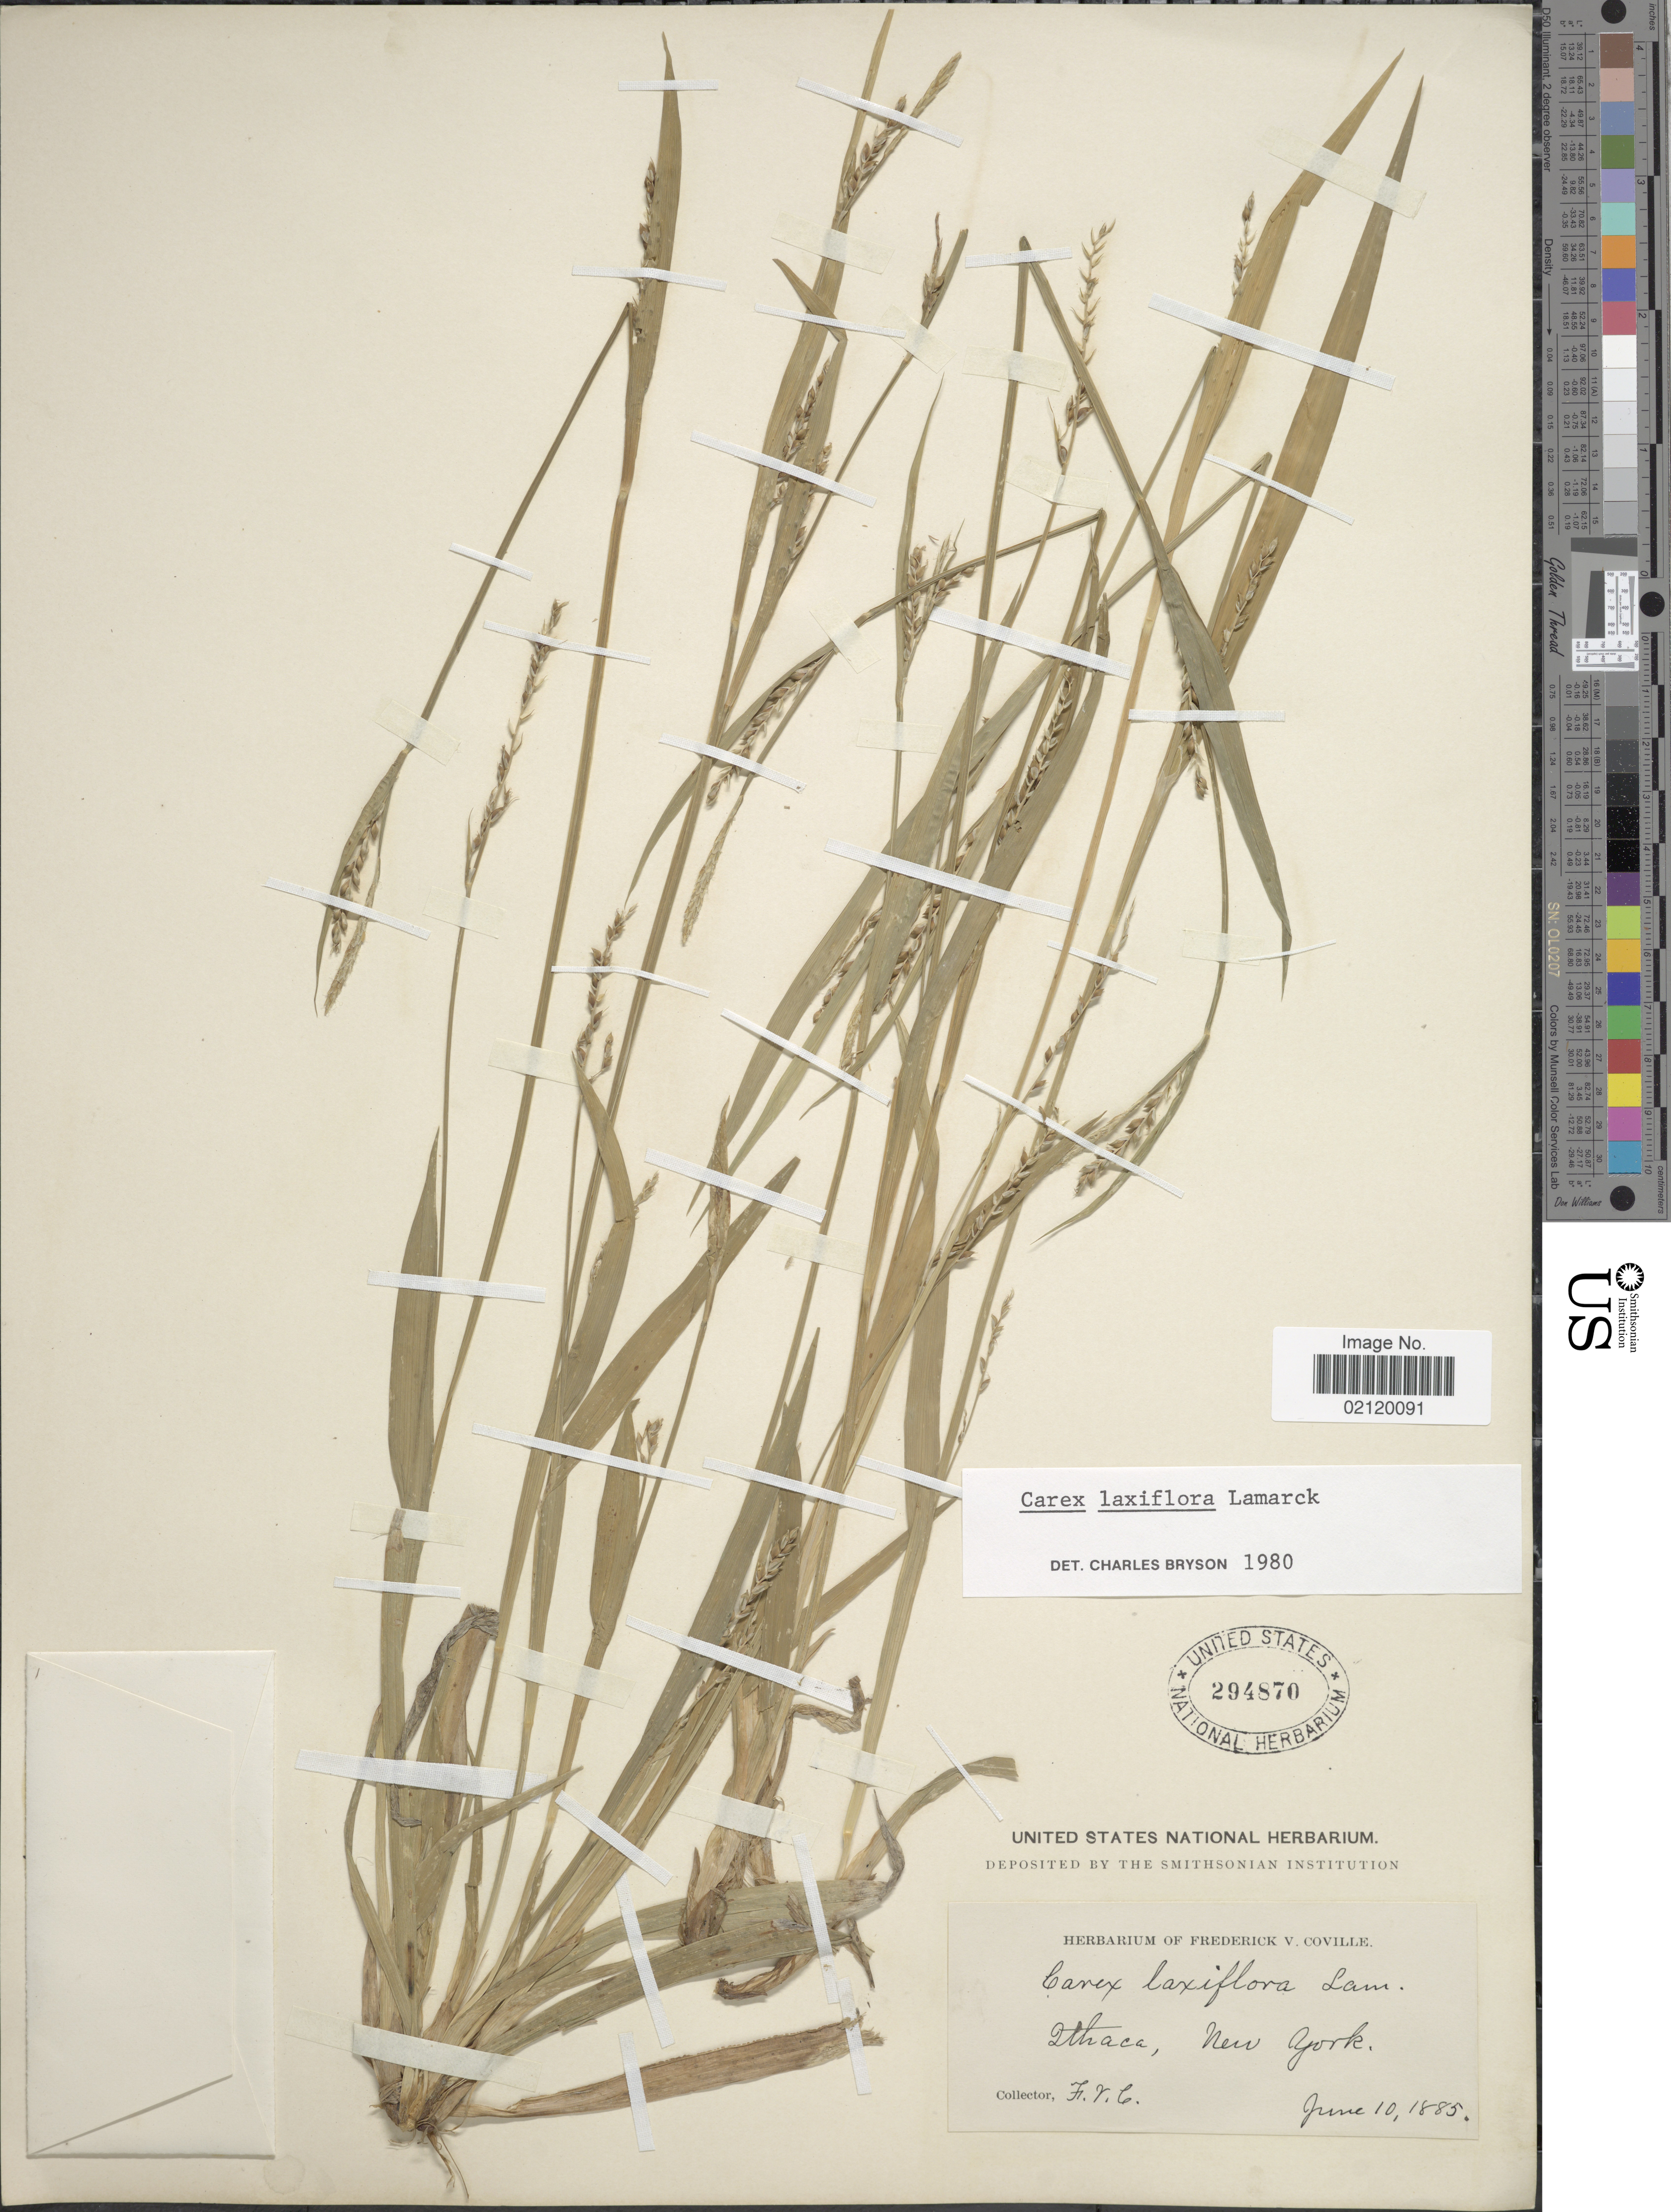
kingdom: Plantae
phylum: Tracheophyta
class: Liliopsida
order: Poales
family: Cyperaceae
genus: Carex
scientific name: Carex laxiflora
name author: Lam.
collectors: F. V. Coville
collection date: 1885-06-10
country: United States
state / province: New York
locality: Ithaca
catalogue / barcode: US 294870